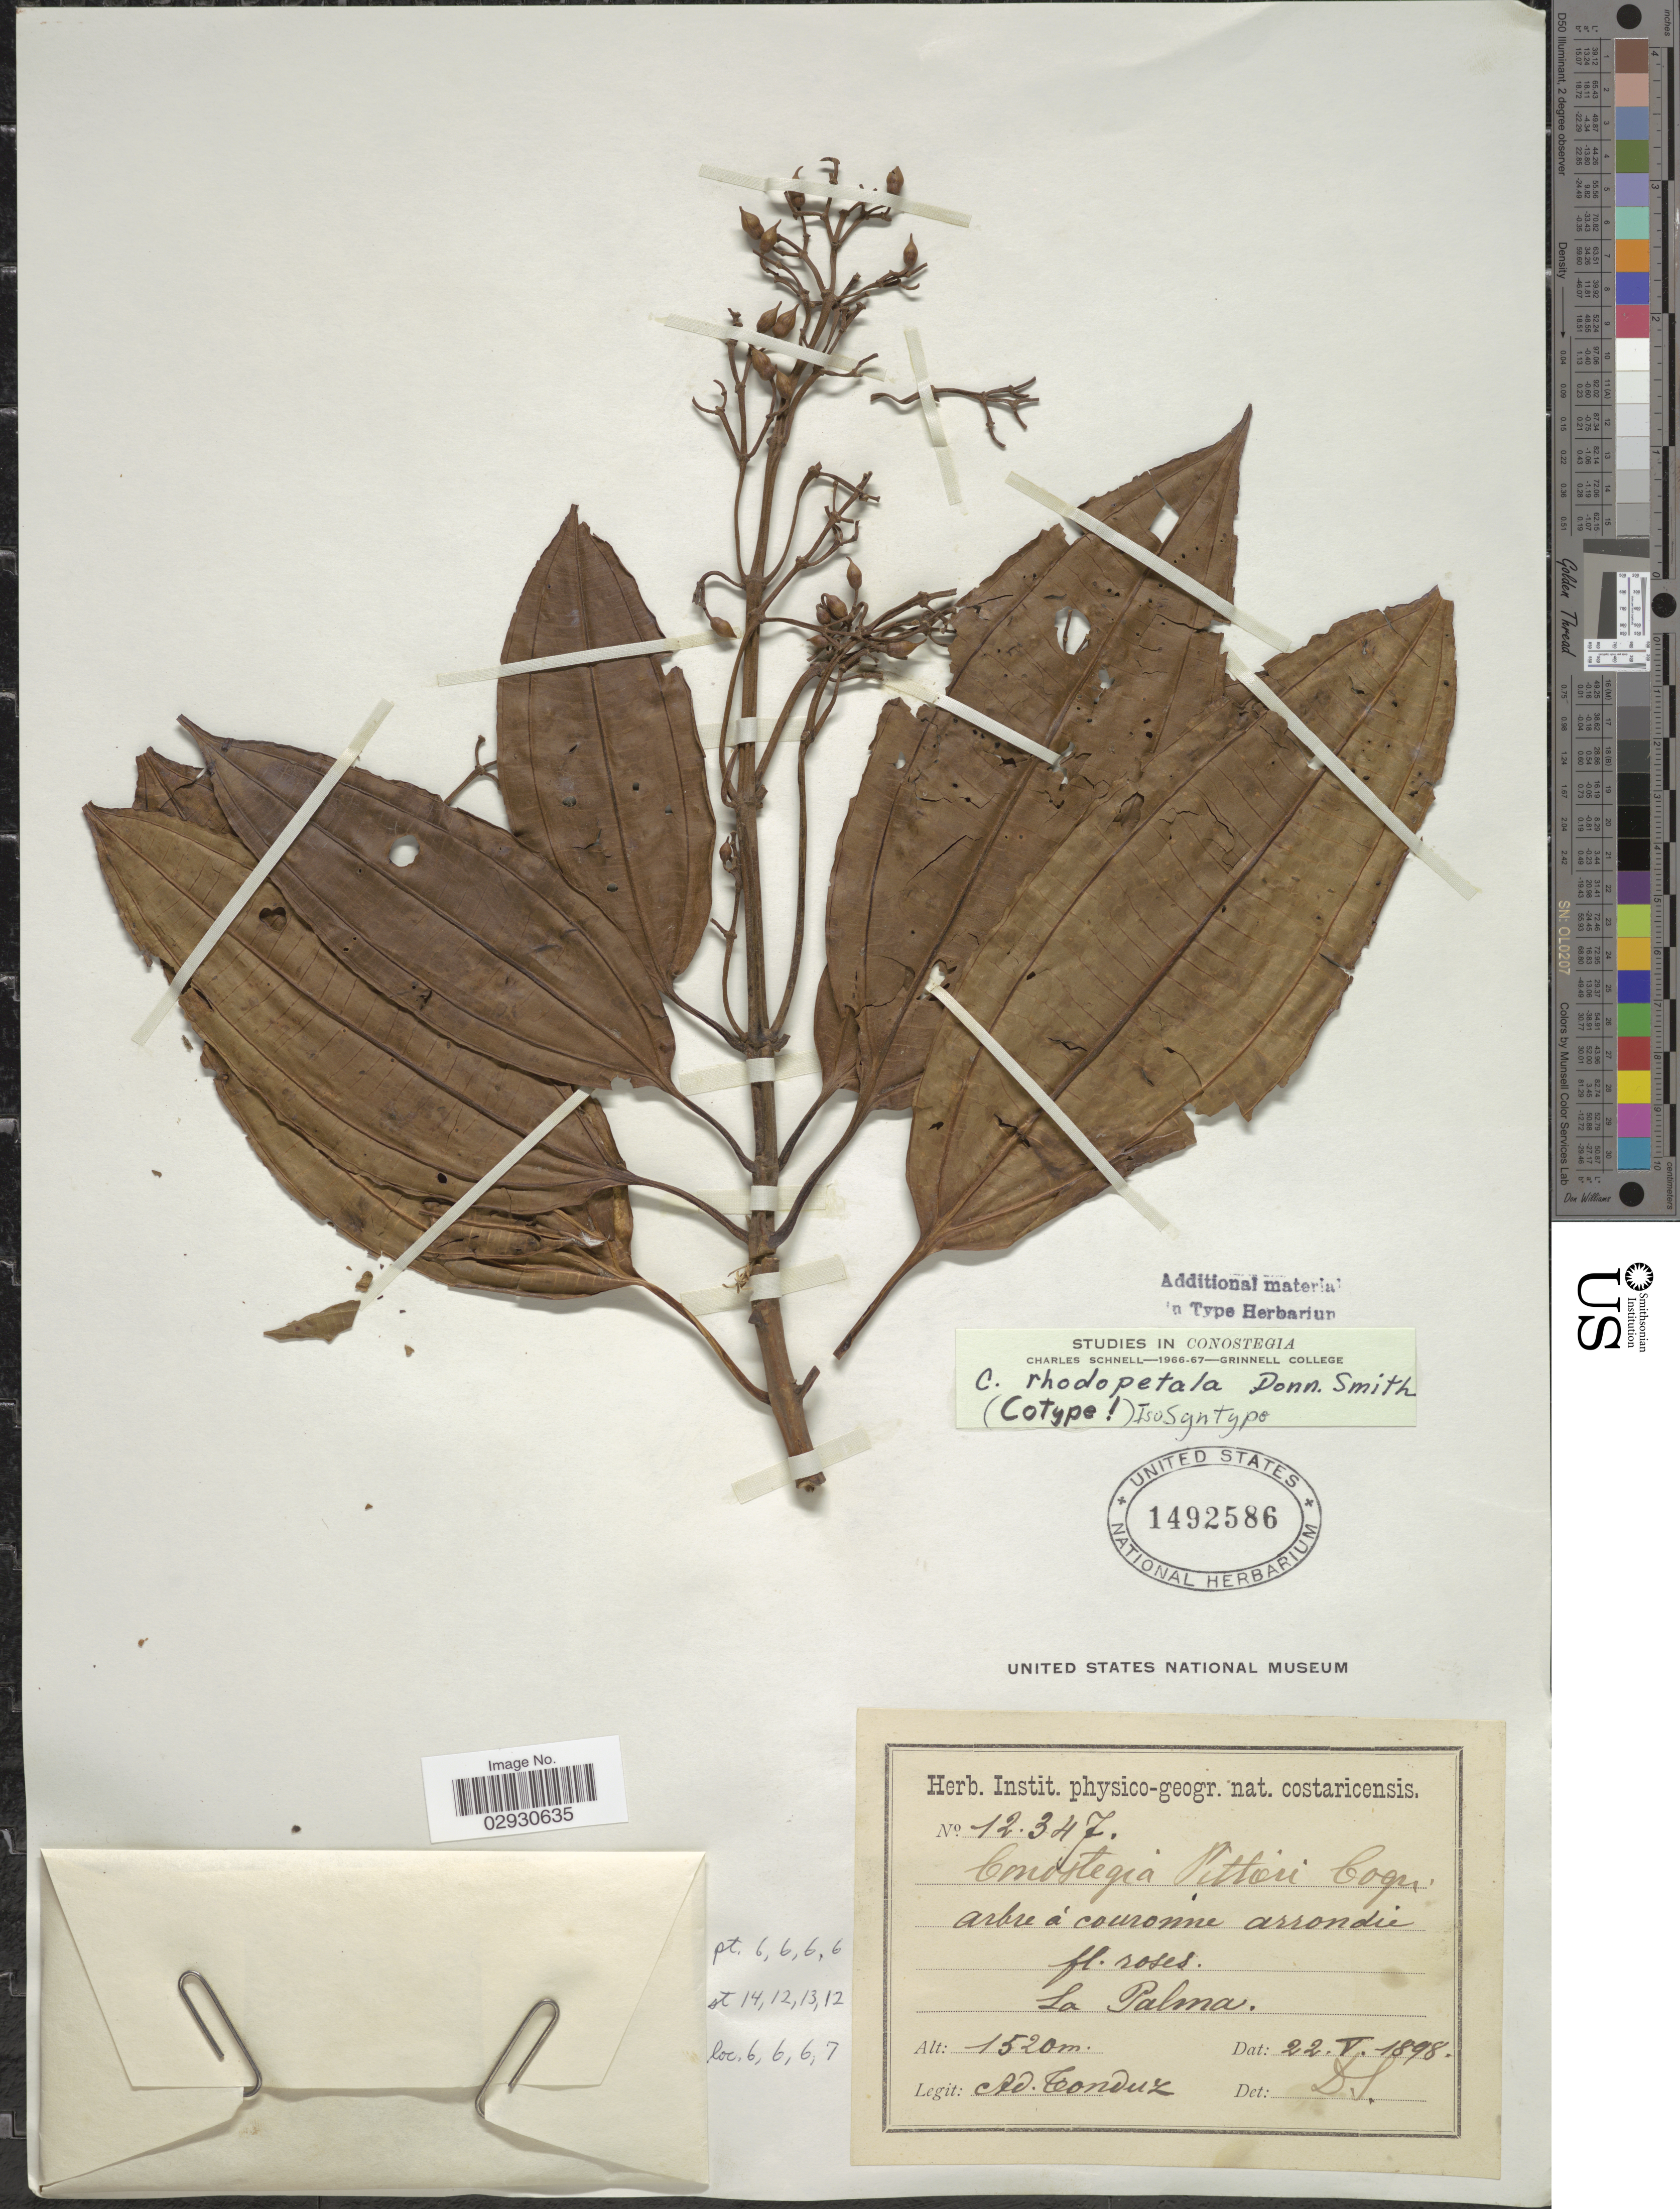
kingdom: Plantae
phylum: Tracheophyta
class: Magnoliopsida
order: Myrtales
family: Melastomataceae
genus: Conostegia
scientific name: Conostegia rhodopetala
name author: Donn. Sm.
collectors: A. Tonduz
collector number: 12347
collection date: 1898-05-22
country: Costa Rica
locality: La Palma.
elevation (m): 1520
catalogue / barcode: US 1492586